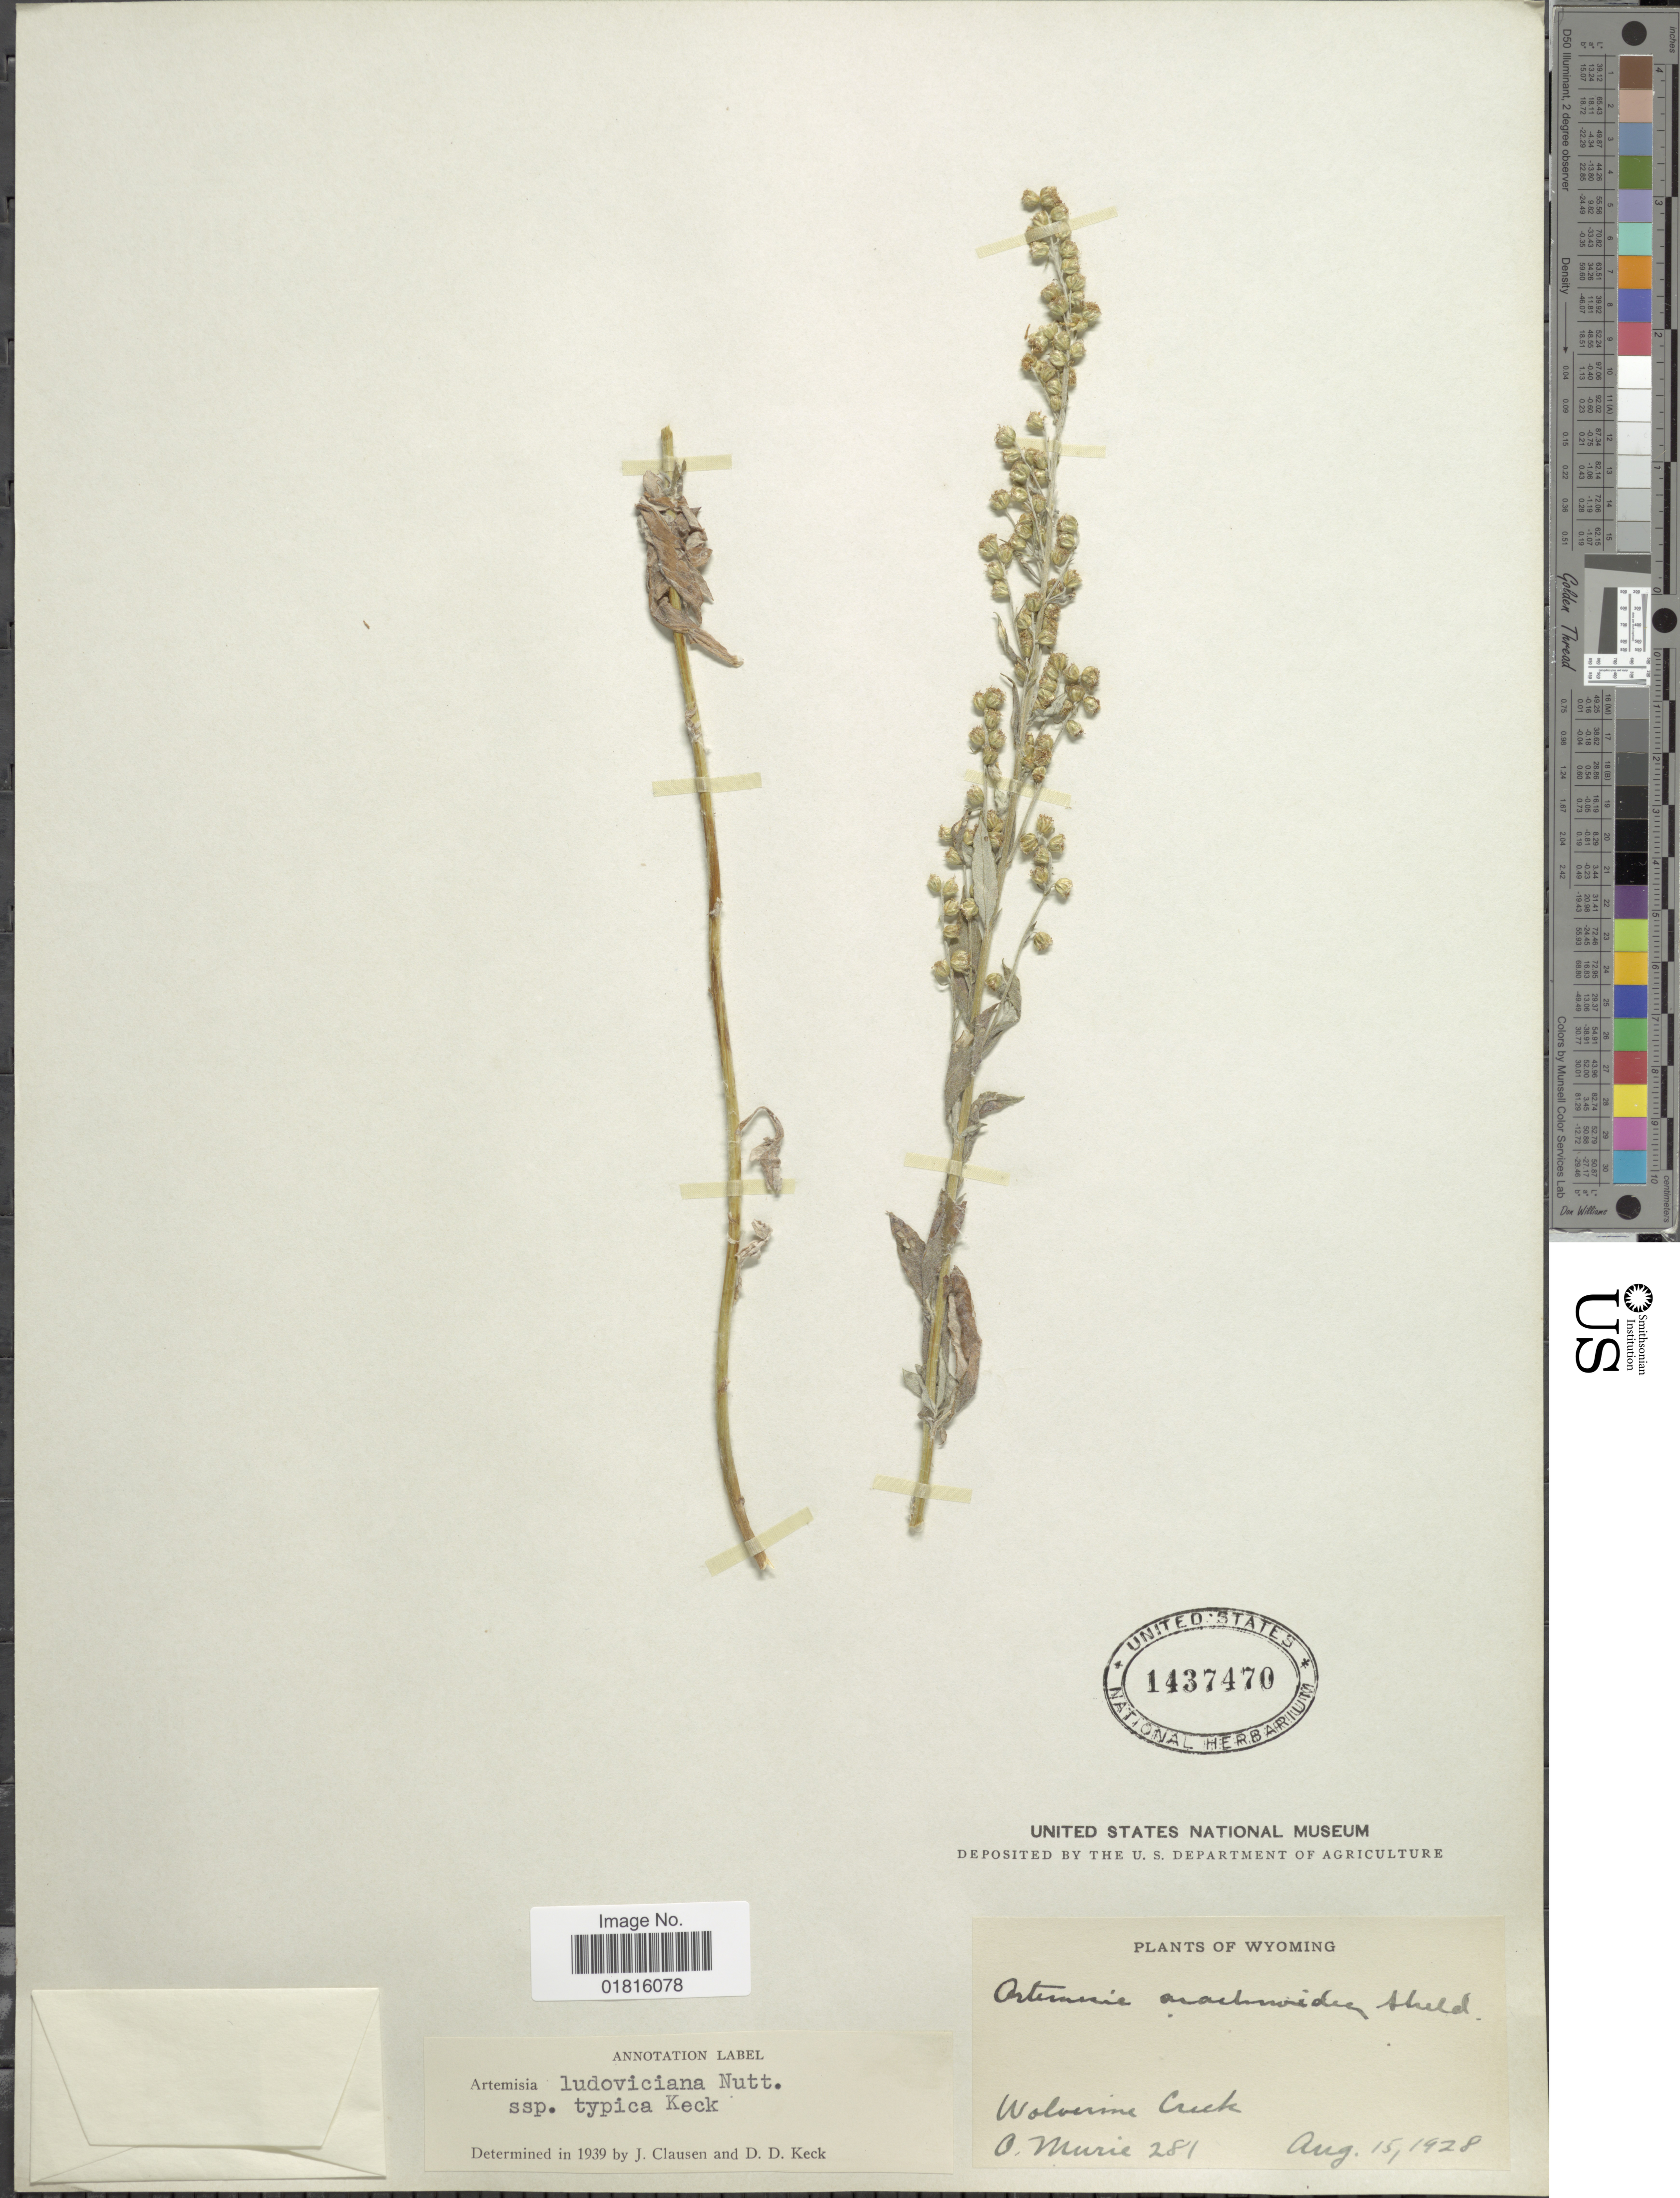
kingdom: Plantae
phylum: Tracheophyta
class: Magnoliopsida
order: Asterales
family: Asteraceae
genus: Artemisia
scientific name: Artemisia ludoviciana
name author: Nutt.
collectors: O. Murie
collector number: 281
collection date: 1928-08-15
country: United States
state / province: Wyoming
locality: Wolverine Creek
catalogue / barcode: US 1437470